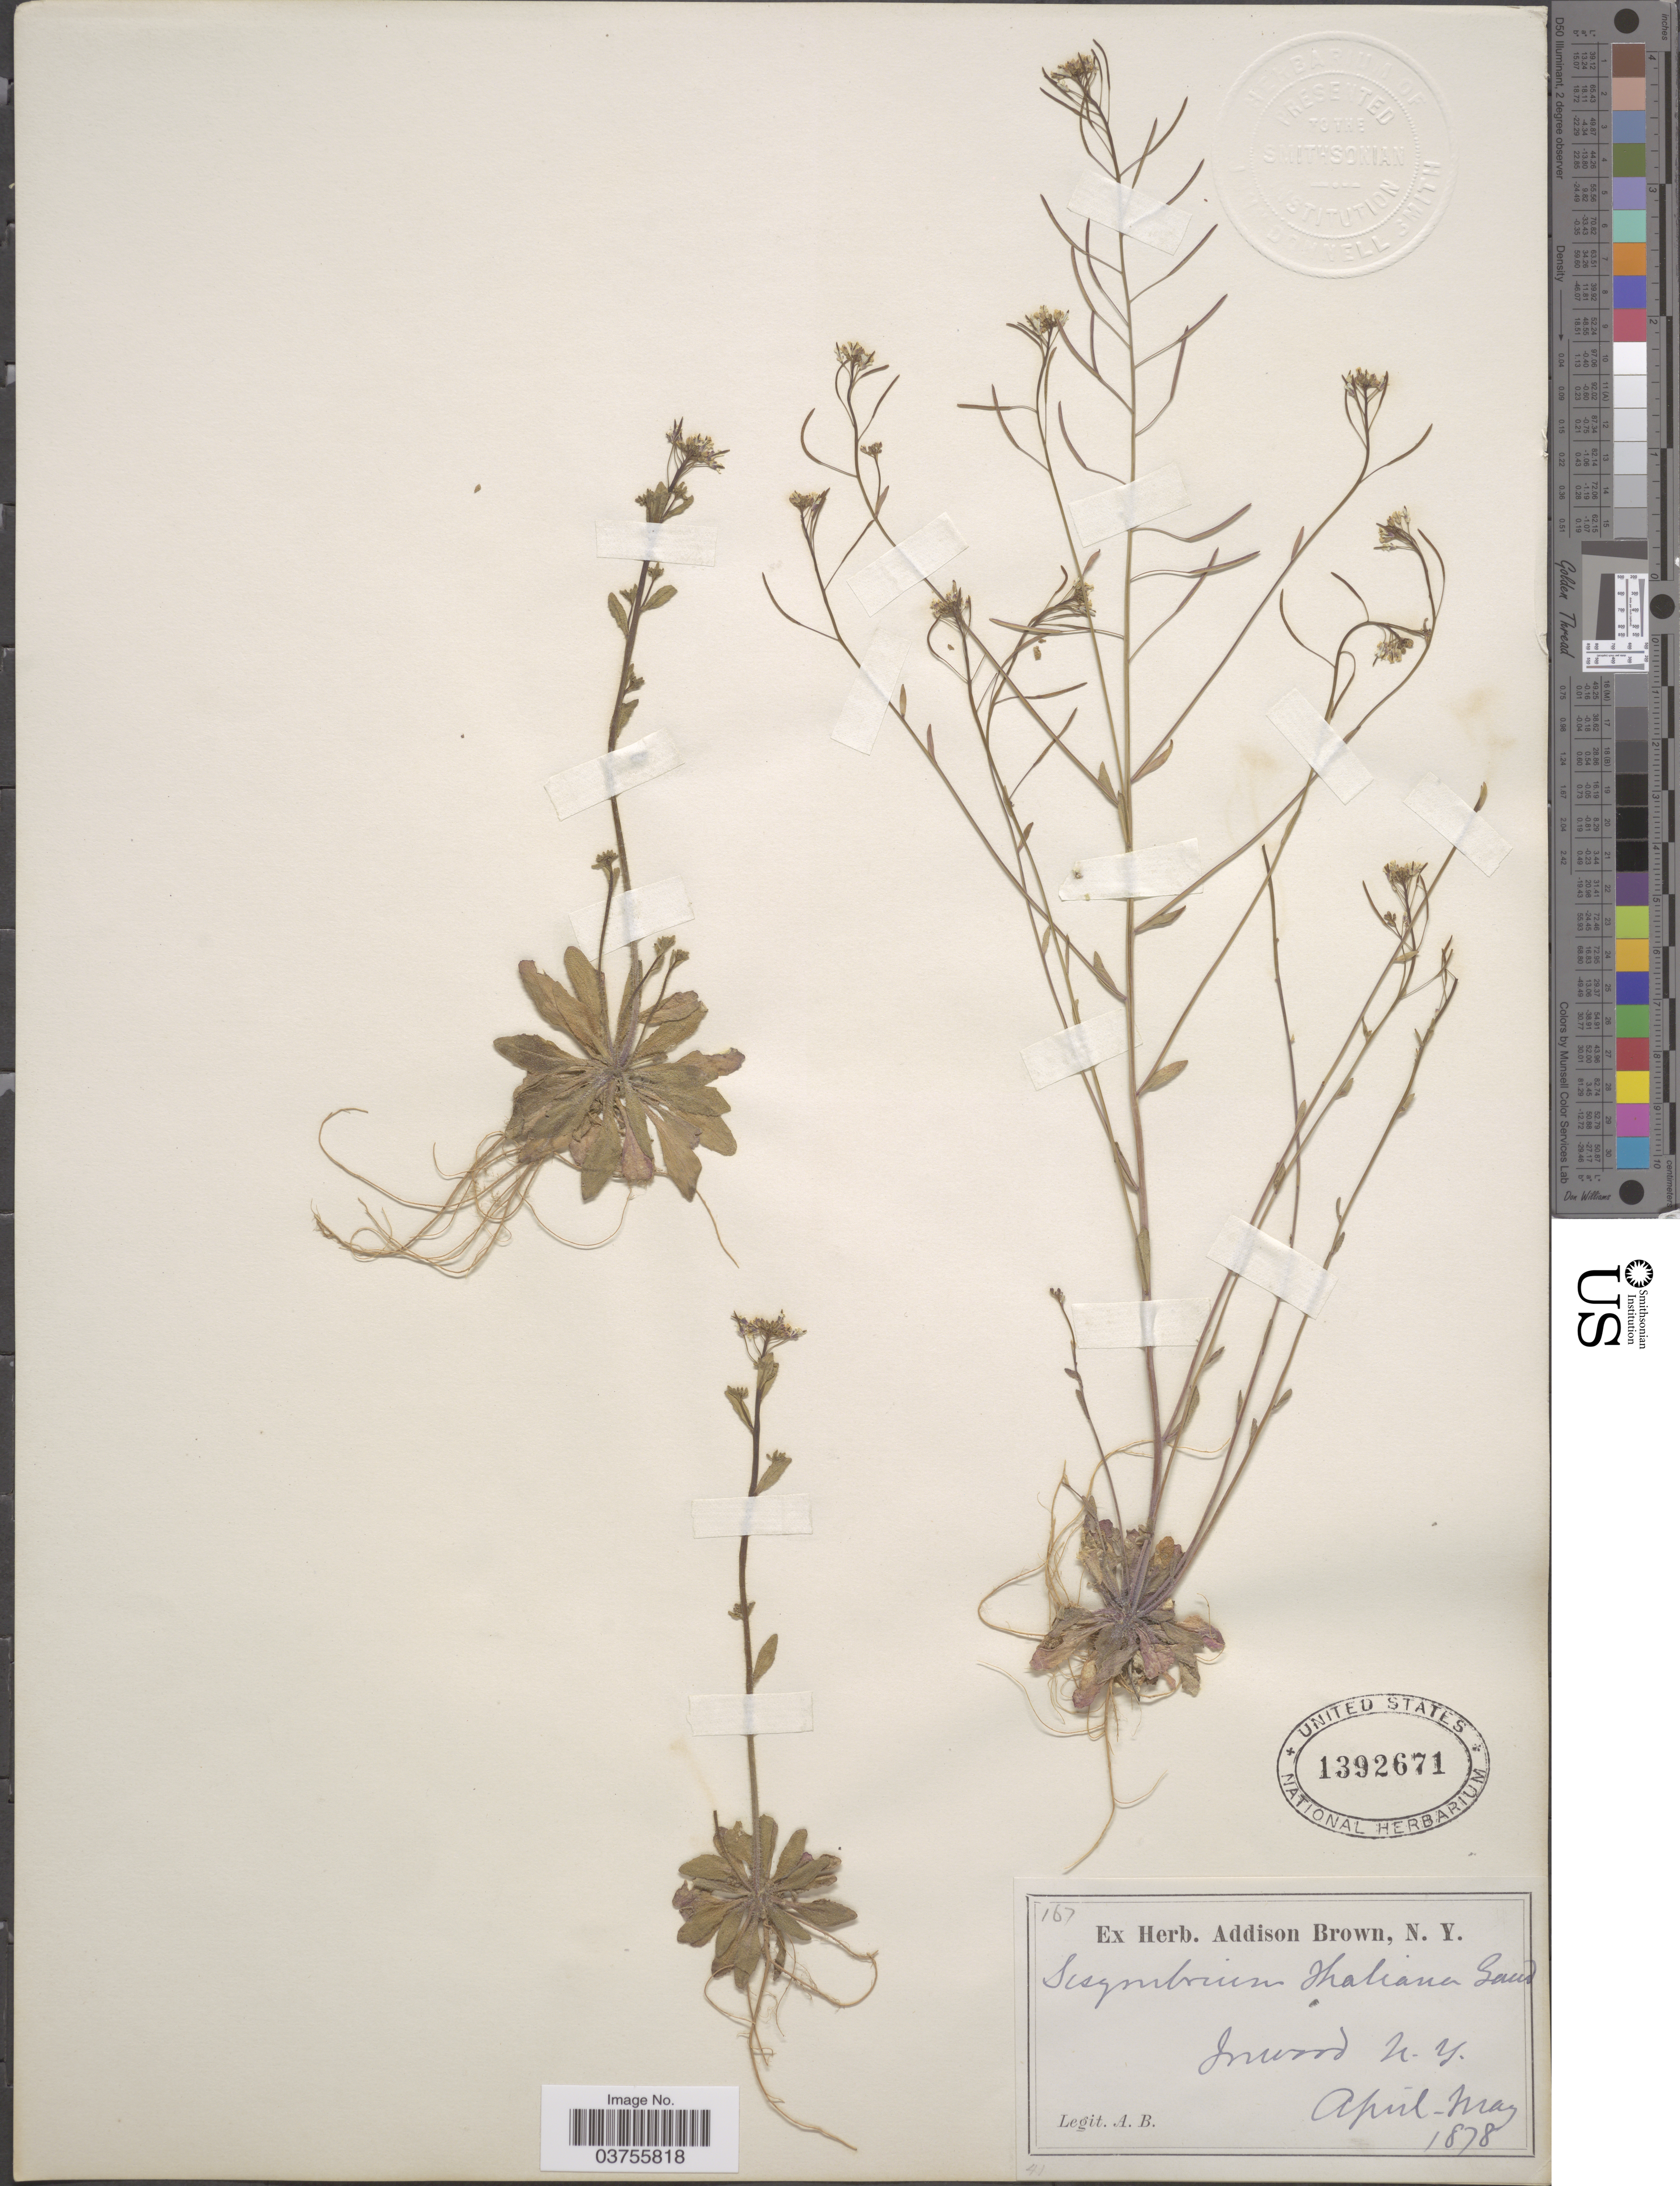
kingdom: Plantae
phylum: Tracheophyta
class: Magnoliopsida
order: Brassicales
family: Brassicaceae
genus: Arabidopsis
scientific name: Arabidopsis thaliana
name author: (L.) Heynh.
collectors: A. Brown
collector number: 167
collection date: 1878-04/1878-05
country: United States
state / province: New York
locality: Inwood.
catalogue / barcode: US 1392671